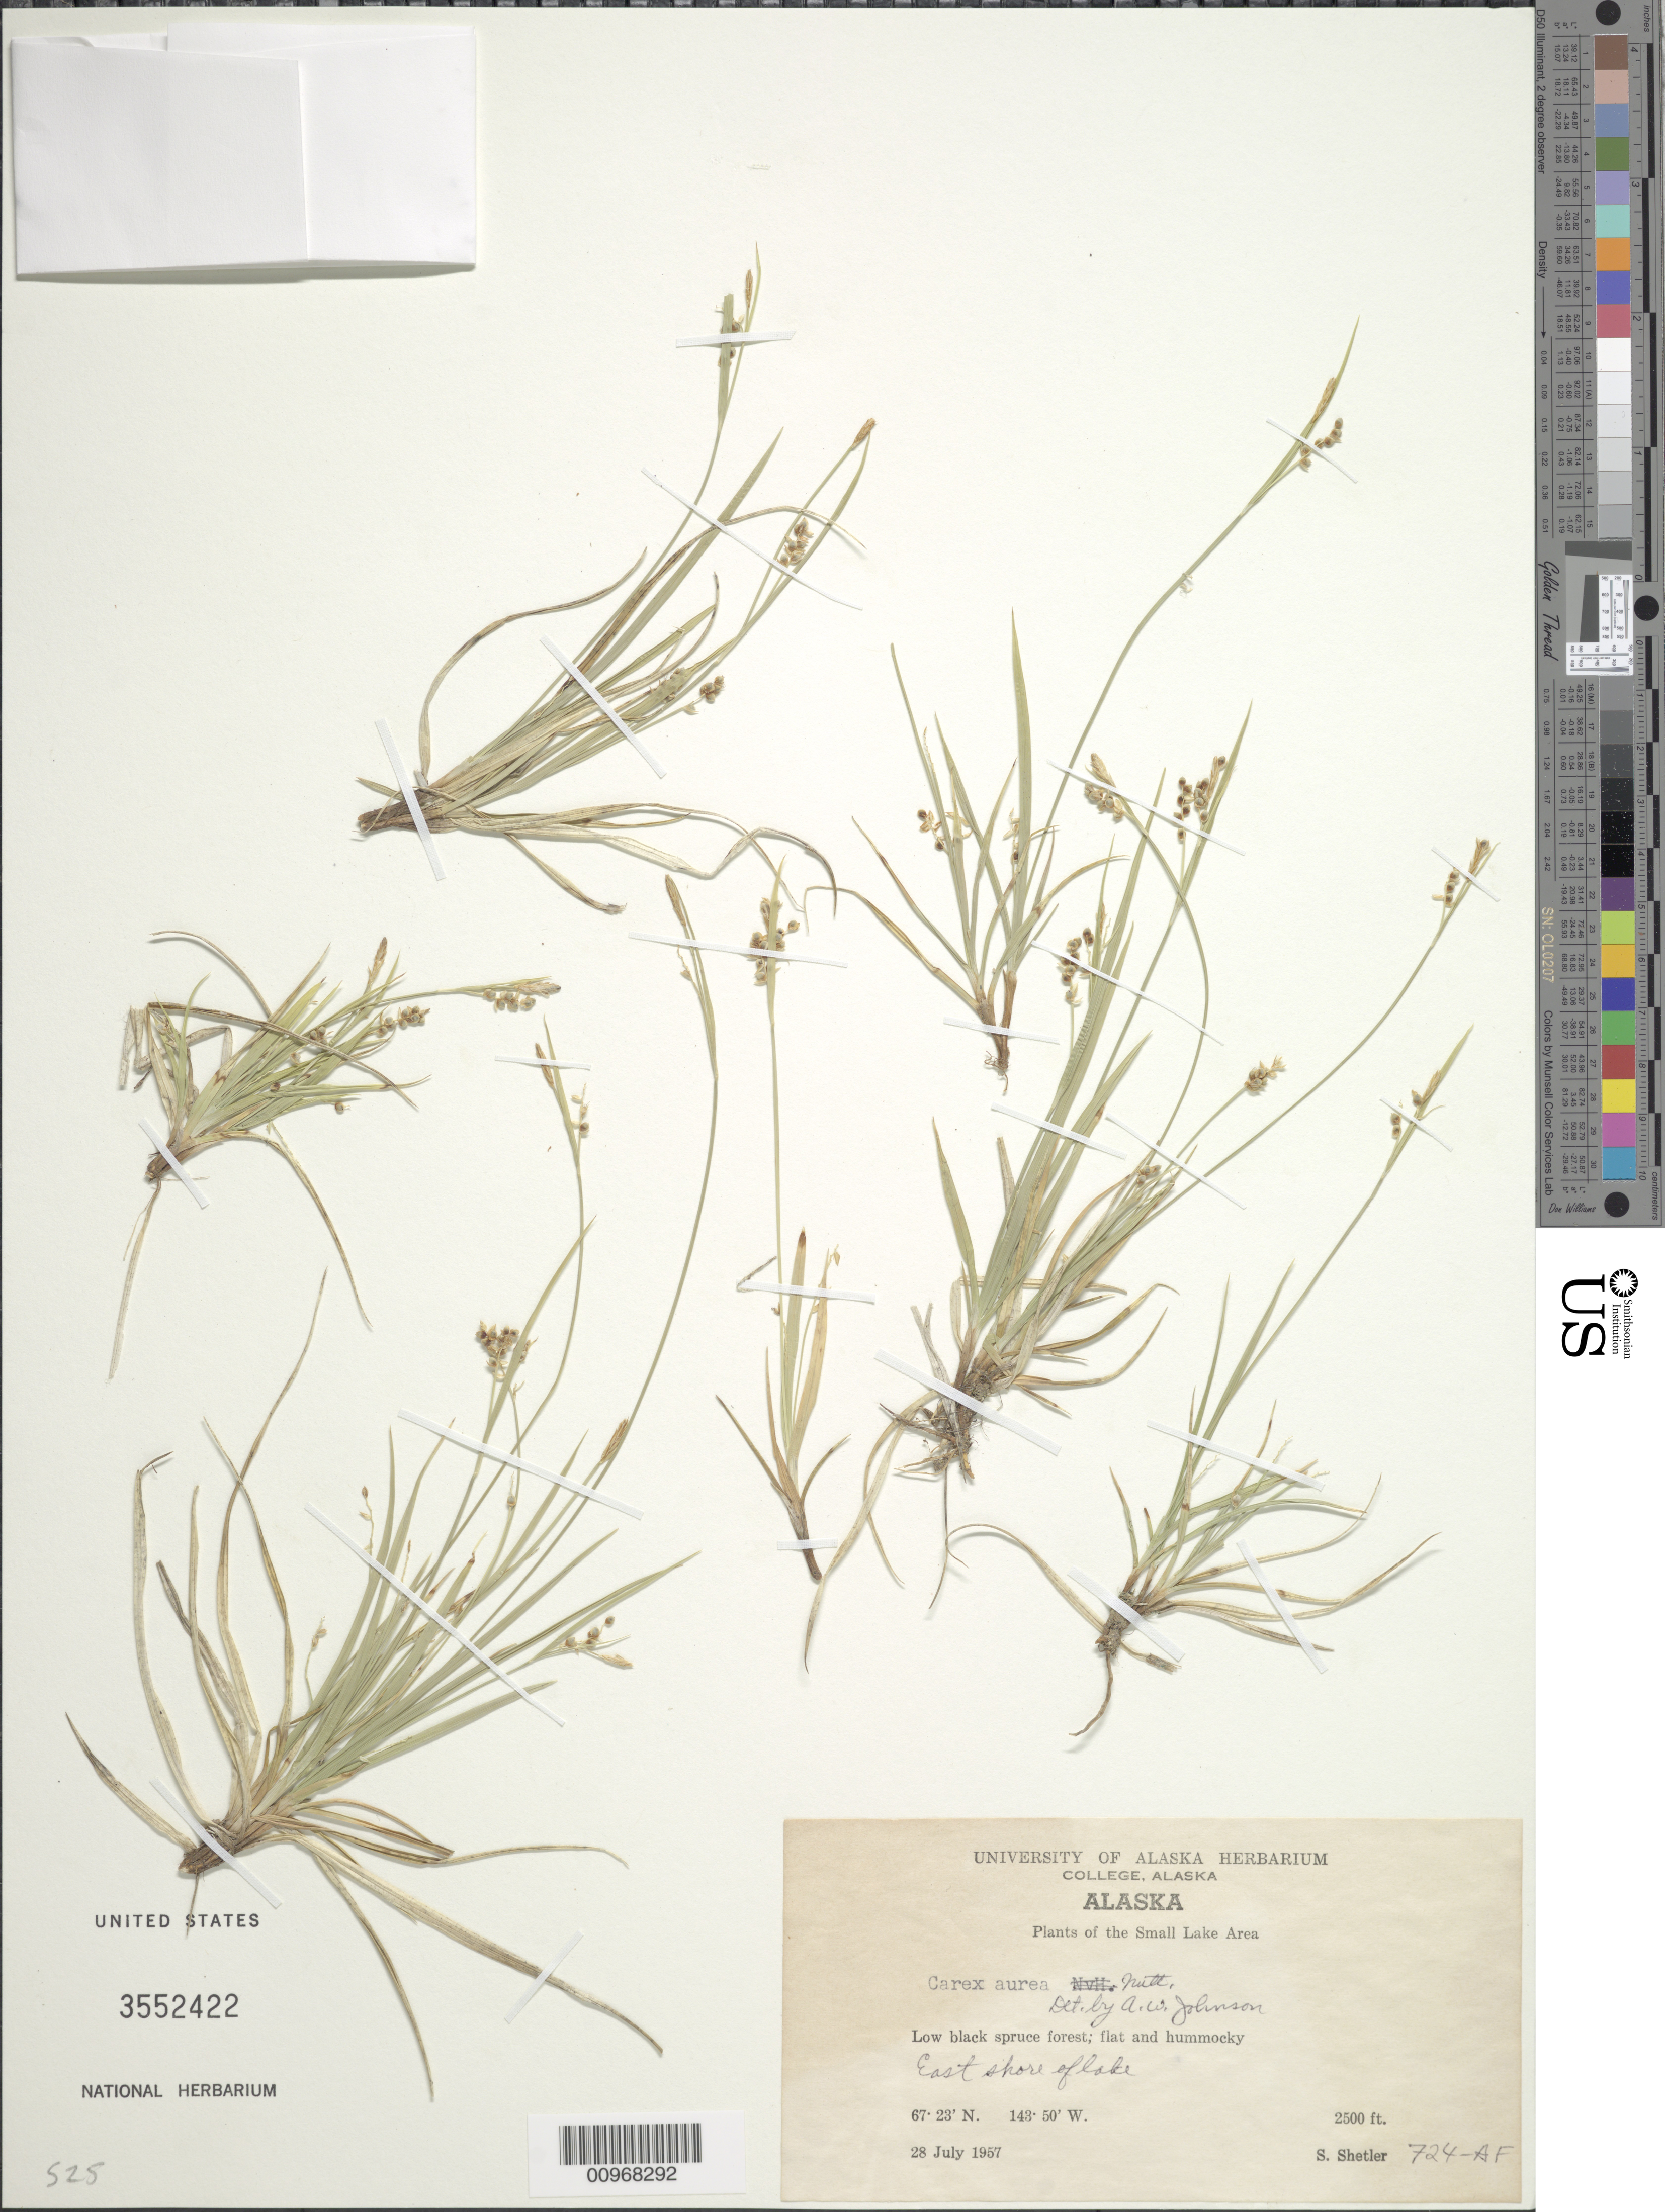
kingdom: Plantae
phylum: Tracheophyta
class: Liliopsida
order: Poales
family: Cyperaceae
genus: Carex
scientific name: Carex aurea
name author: Nutt.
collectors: S. Shetler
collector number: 724-AF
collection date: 1957-07-28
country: United States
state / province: Alaska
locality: Small Lake Area, East shore of lake.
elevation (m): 762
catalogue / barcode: US 3552422